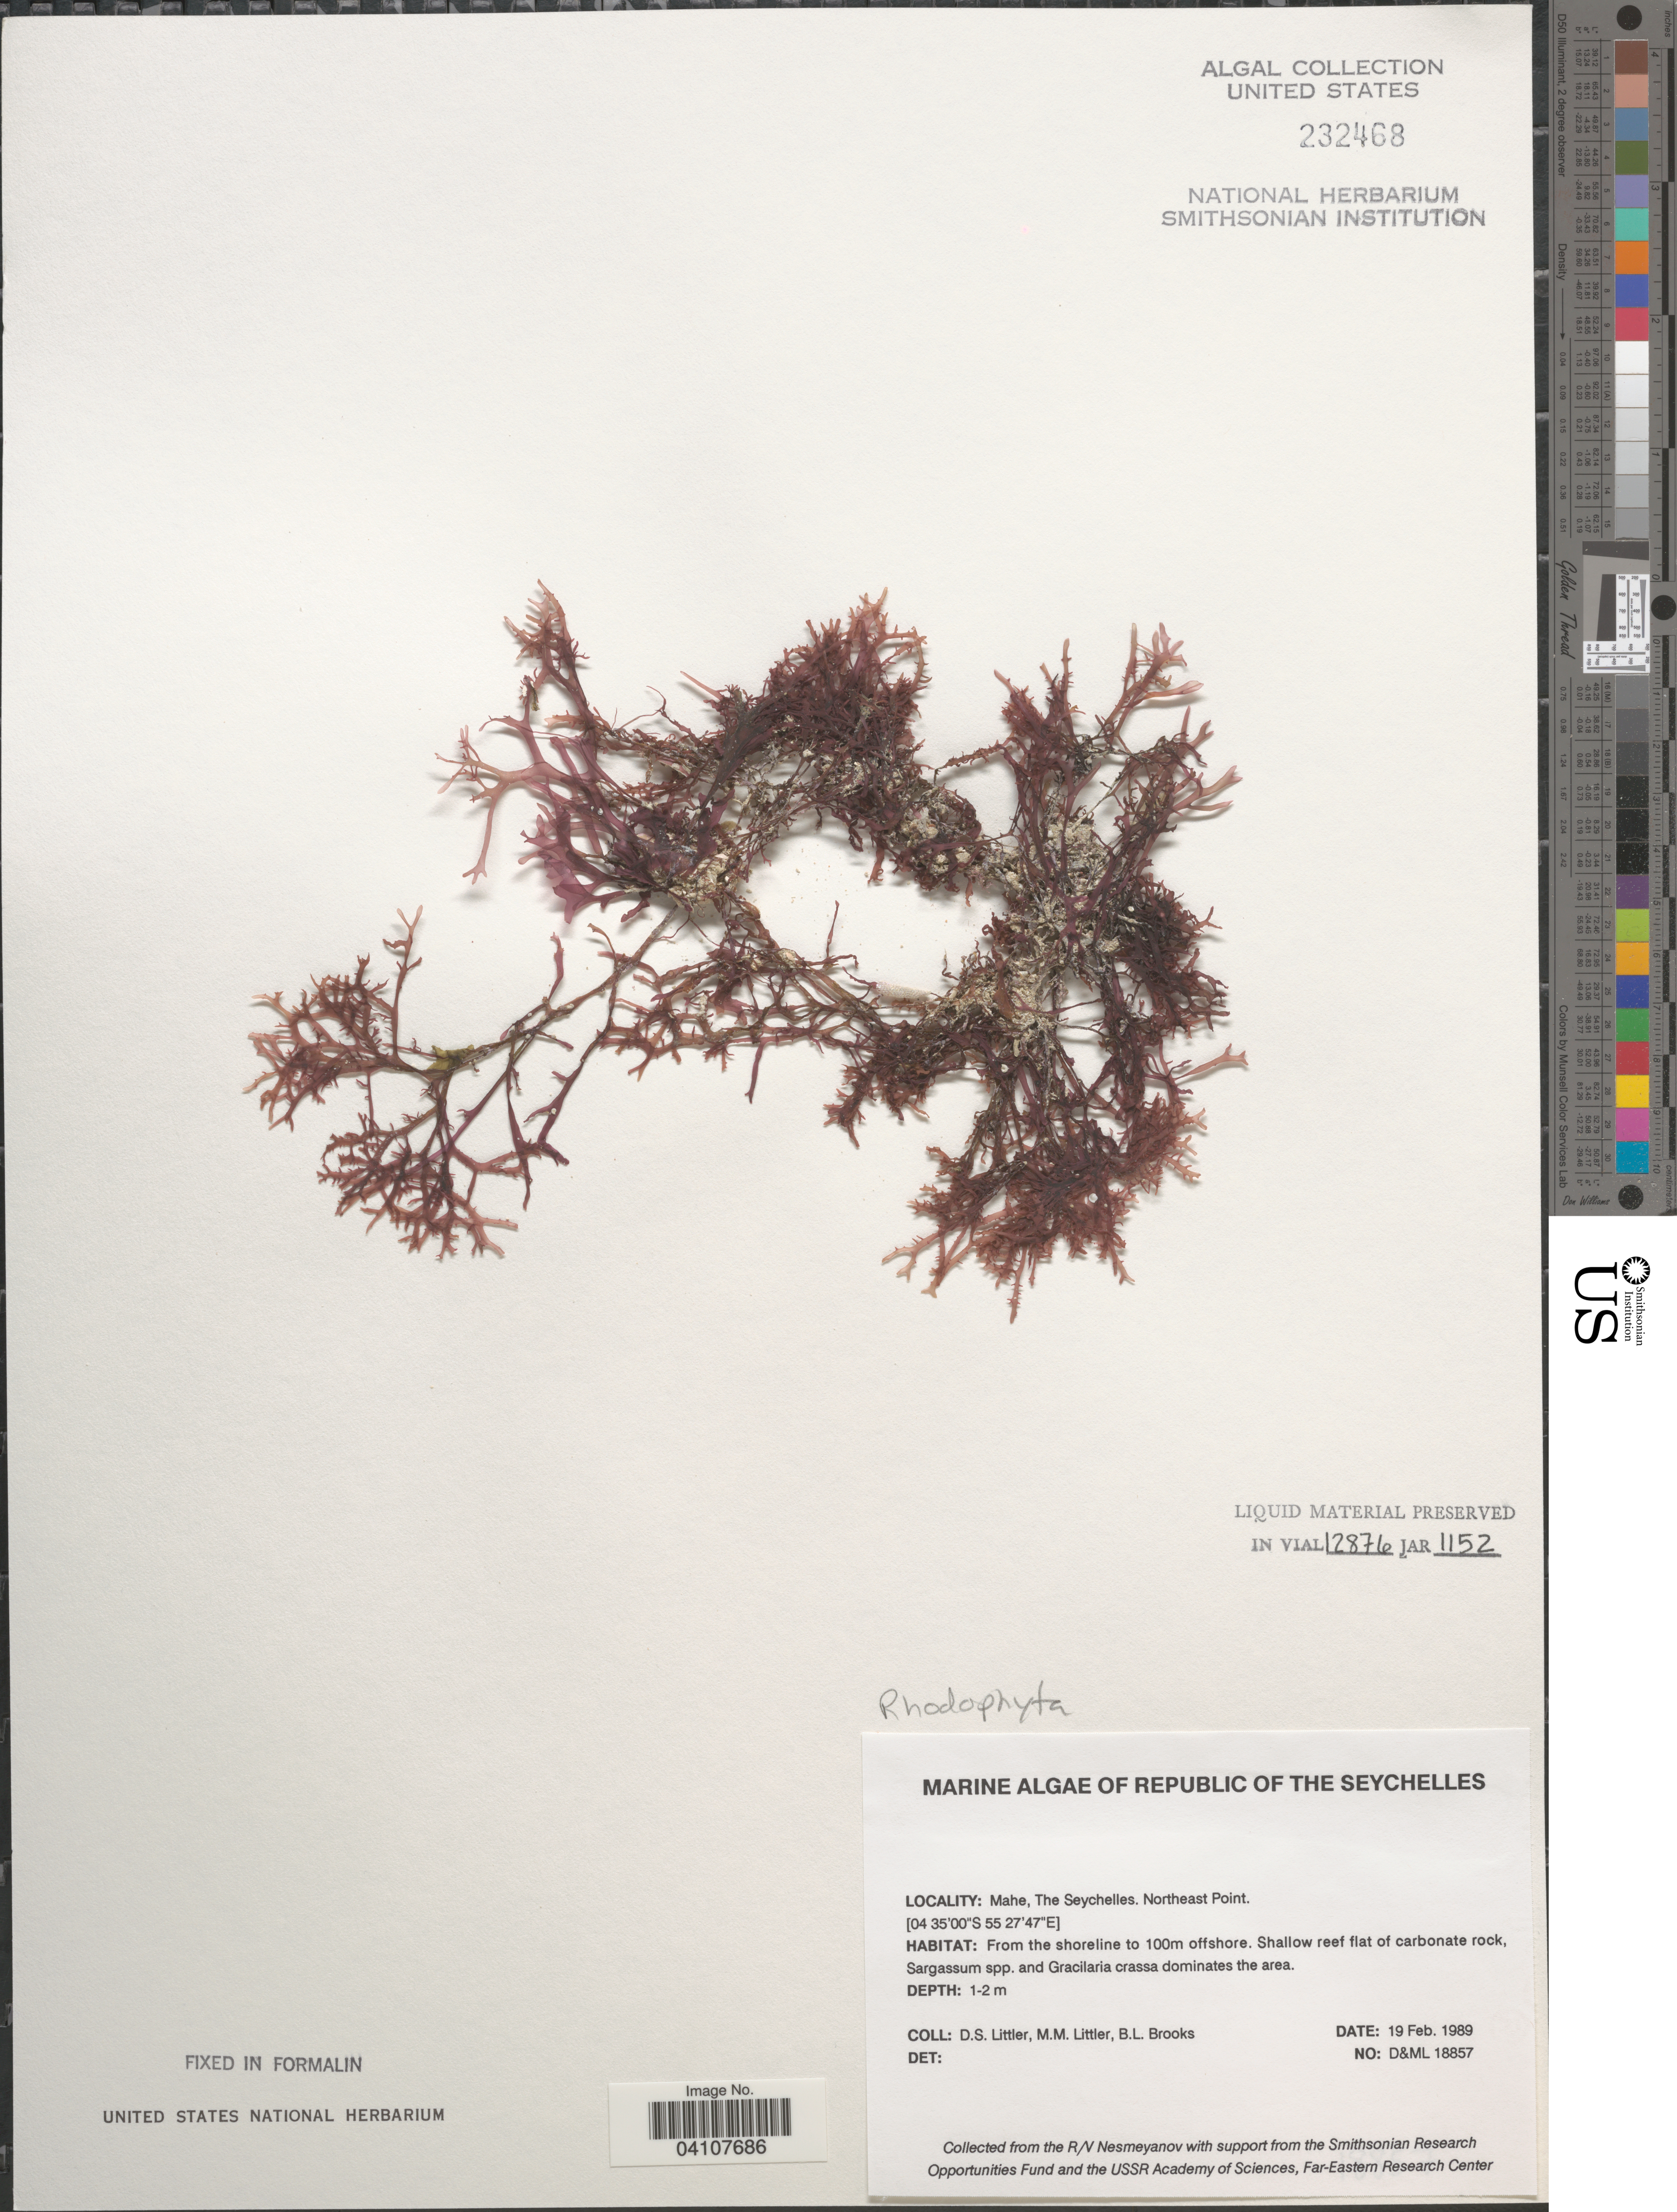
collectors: D. S. Littler & B. Brooks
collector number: D&ML18857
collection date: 1989-02-19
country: Seychelles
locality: Republic of the Seychelles. Mahe. Northeast Point. From the shoreline to 100m offshore.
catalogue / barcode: US 232468